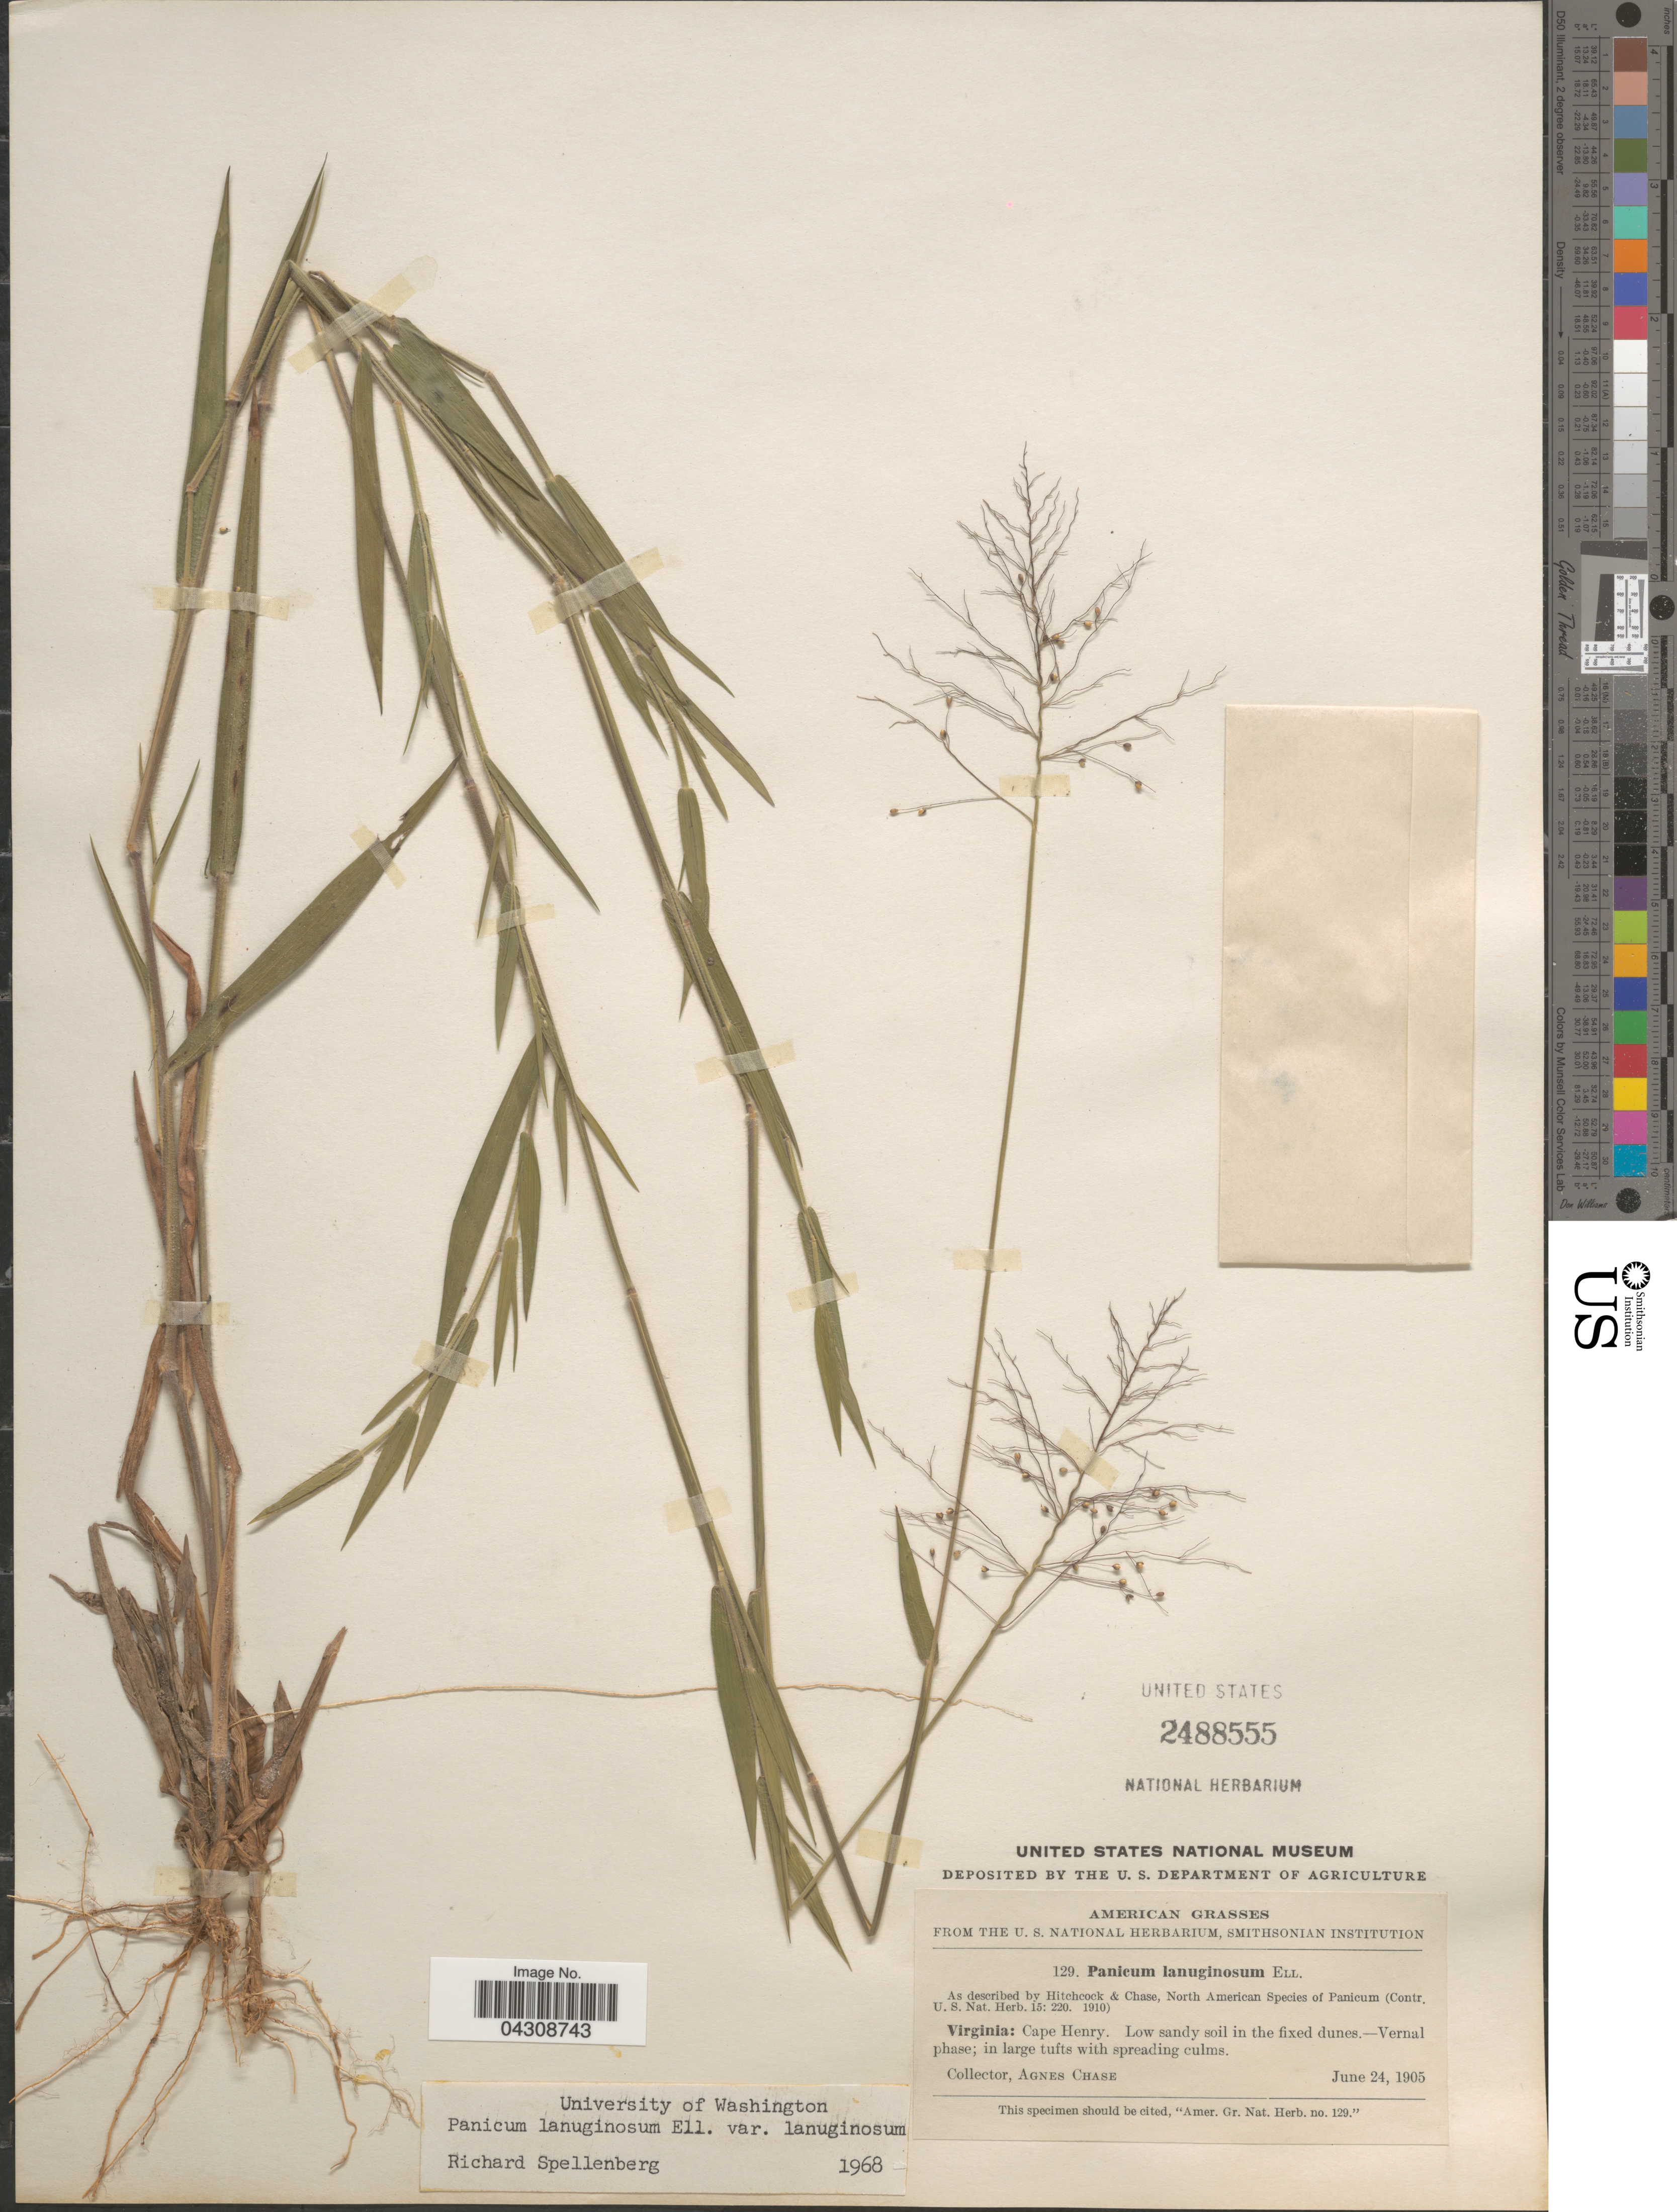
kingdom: Plantae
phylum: Tracheophyta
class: Liliopsida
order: Poales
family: Poaceae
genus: Dichanthelium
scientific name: Dichanthelium acuminatum var. acuminatum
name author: (Sw.) Gould & C.A. Clark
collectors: A. Chase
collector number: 129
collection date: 1905-06-24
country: United States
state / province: Virginia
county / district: City of Virginia Beach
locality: Cape Henry.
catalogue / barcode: US 2488555